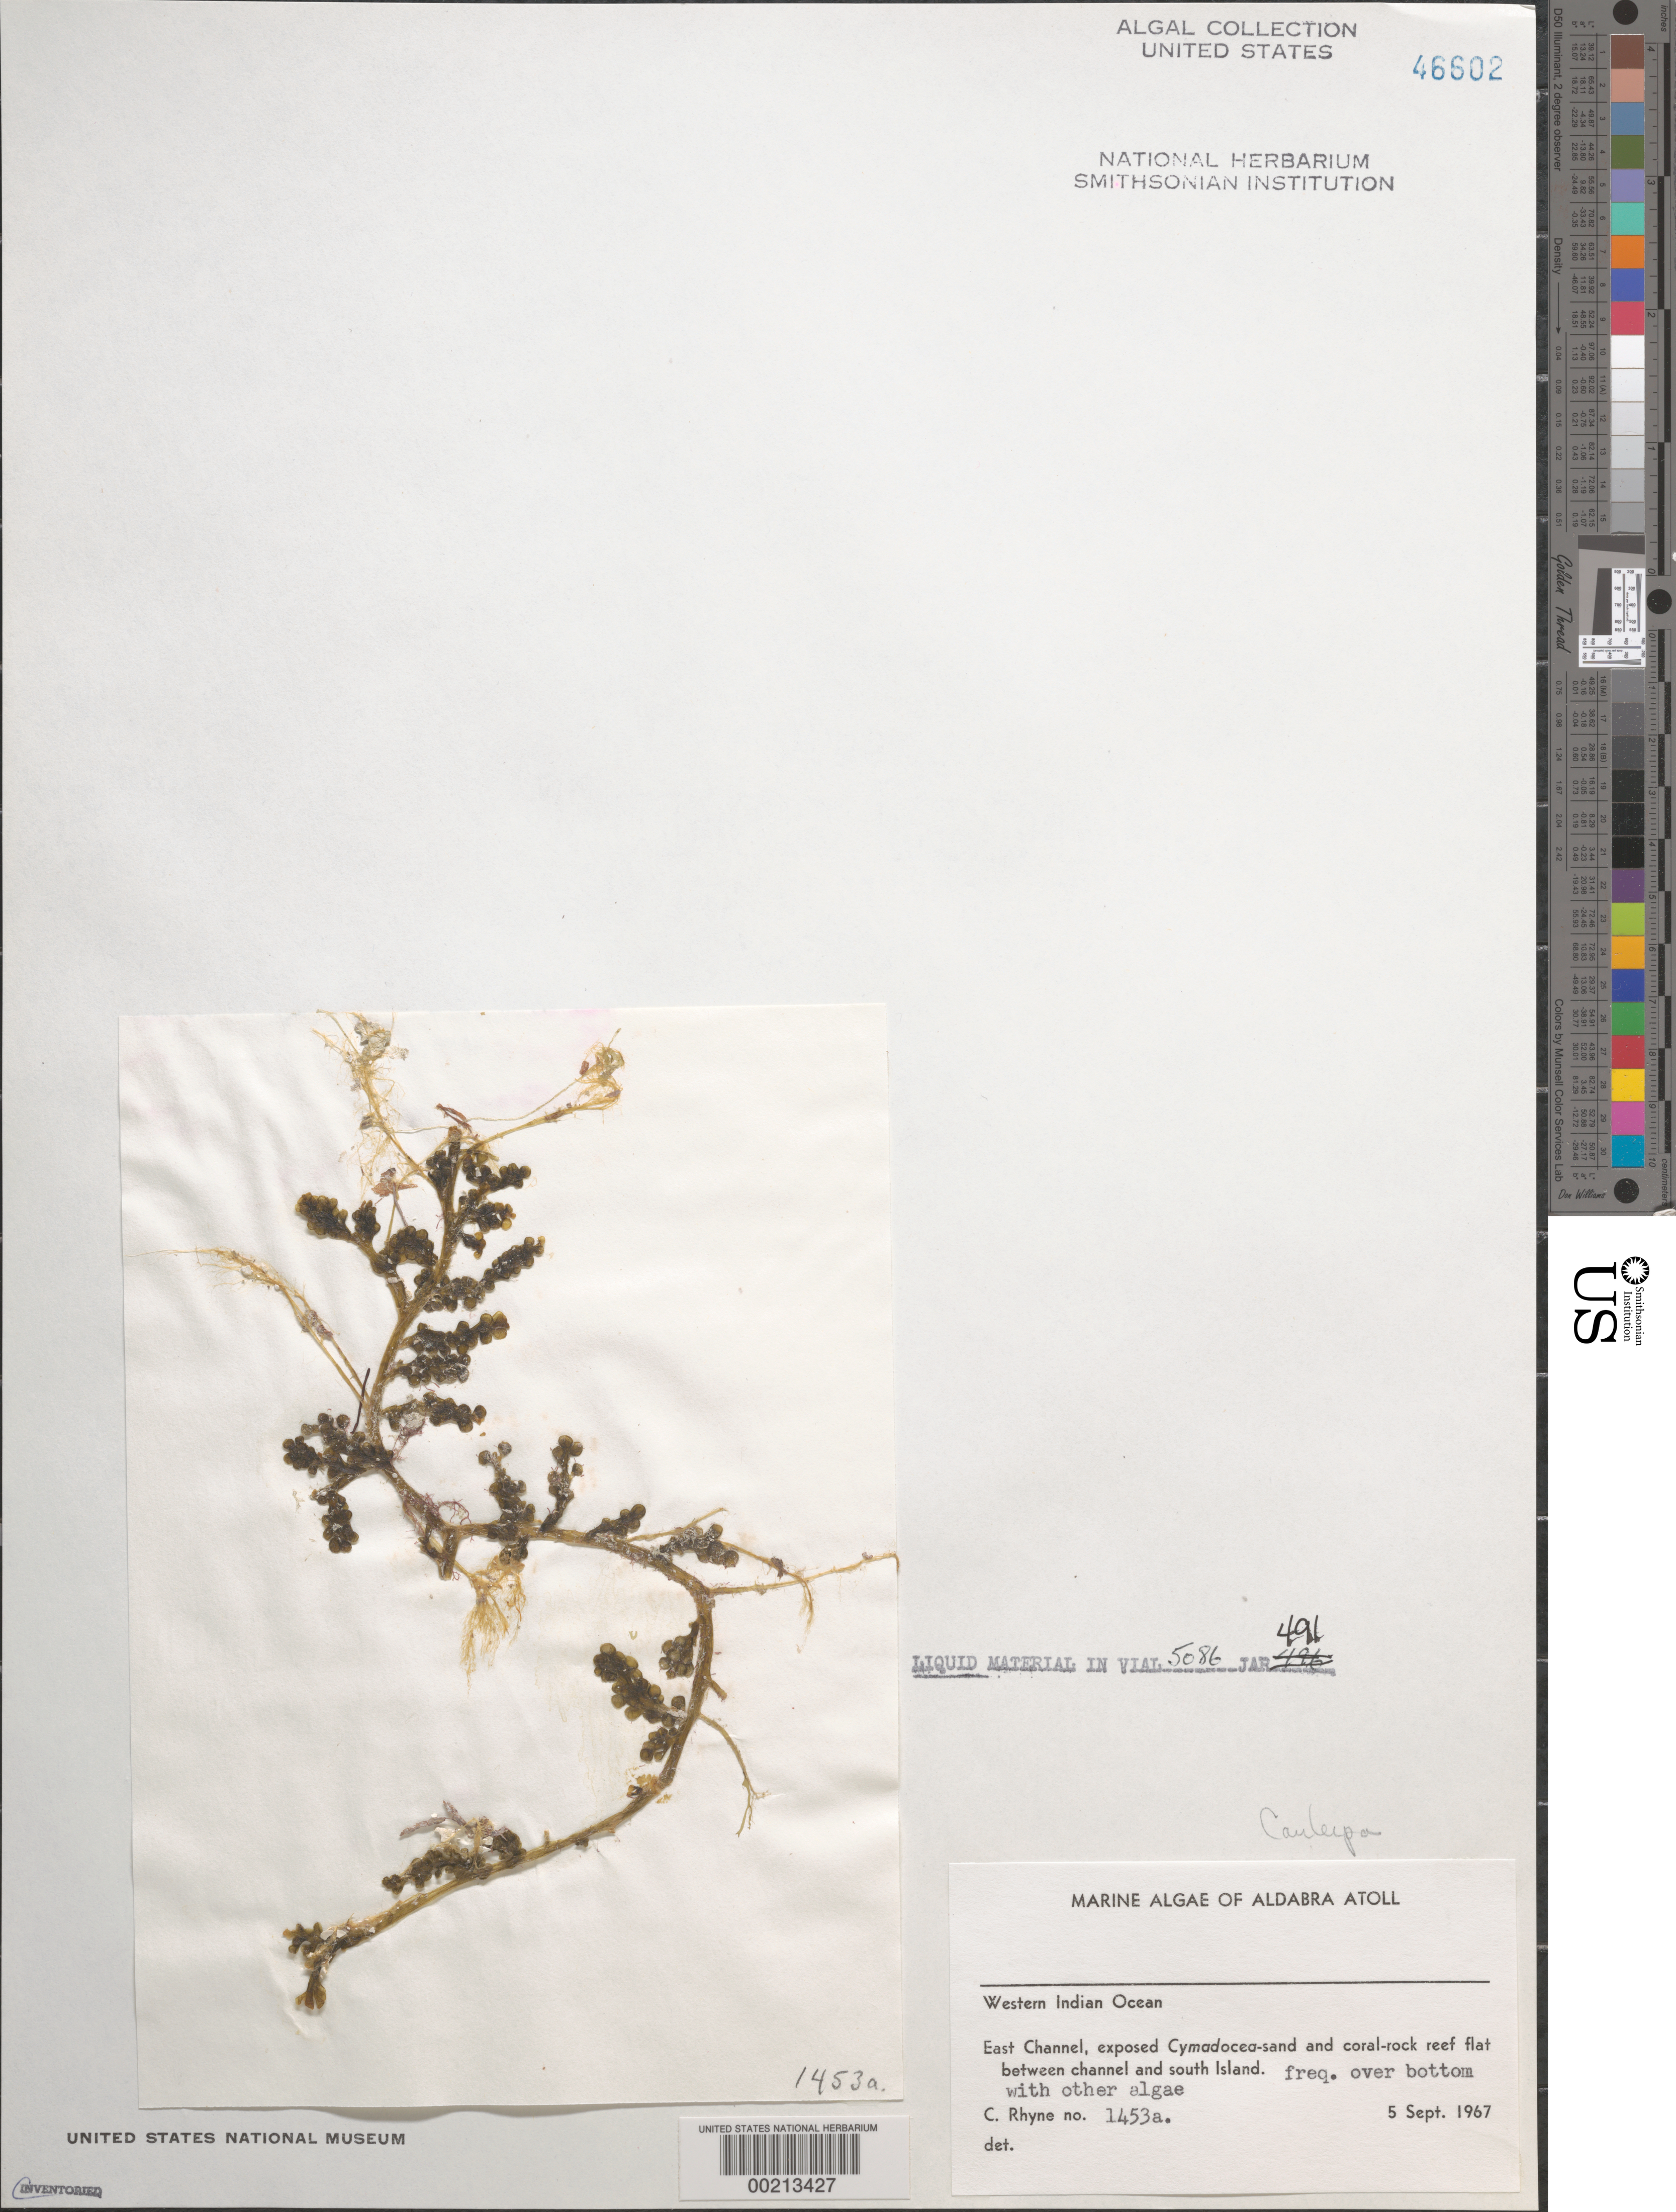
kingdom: Plantae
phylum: Chlorophyta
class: Ulvophyceae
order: Bryopsidales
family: Caulerpaceae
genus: Caulerpa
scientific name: Caulerpa sp.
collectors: C. Rhyne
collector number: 1453a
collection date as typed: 05 Sep 1967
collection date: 1967-09-05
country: Seychelles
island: Aldabra Atoll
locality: East Channel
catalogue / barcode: US 46602